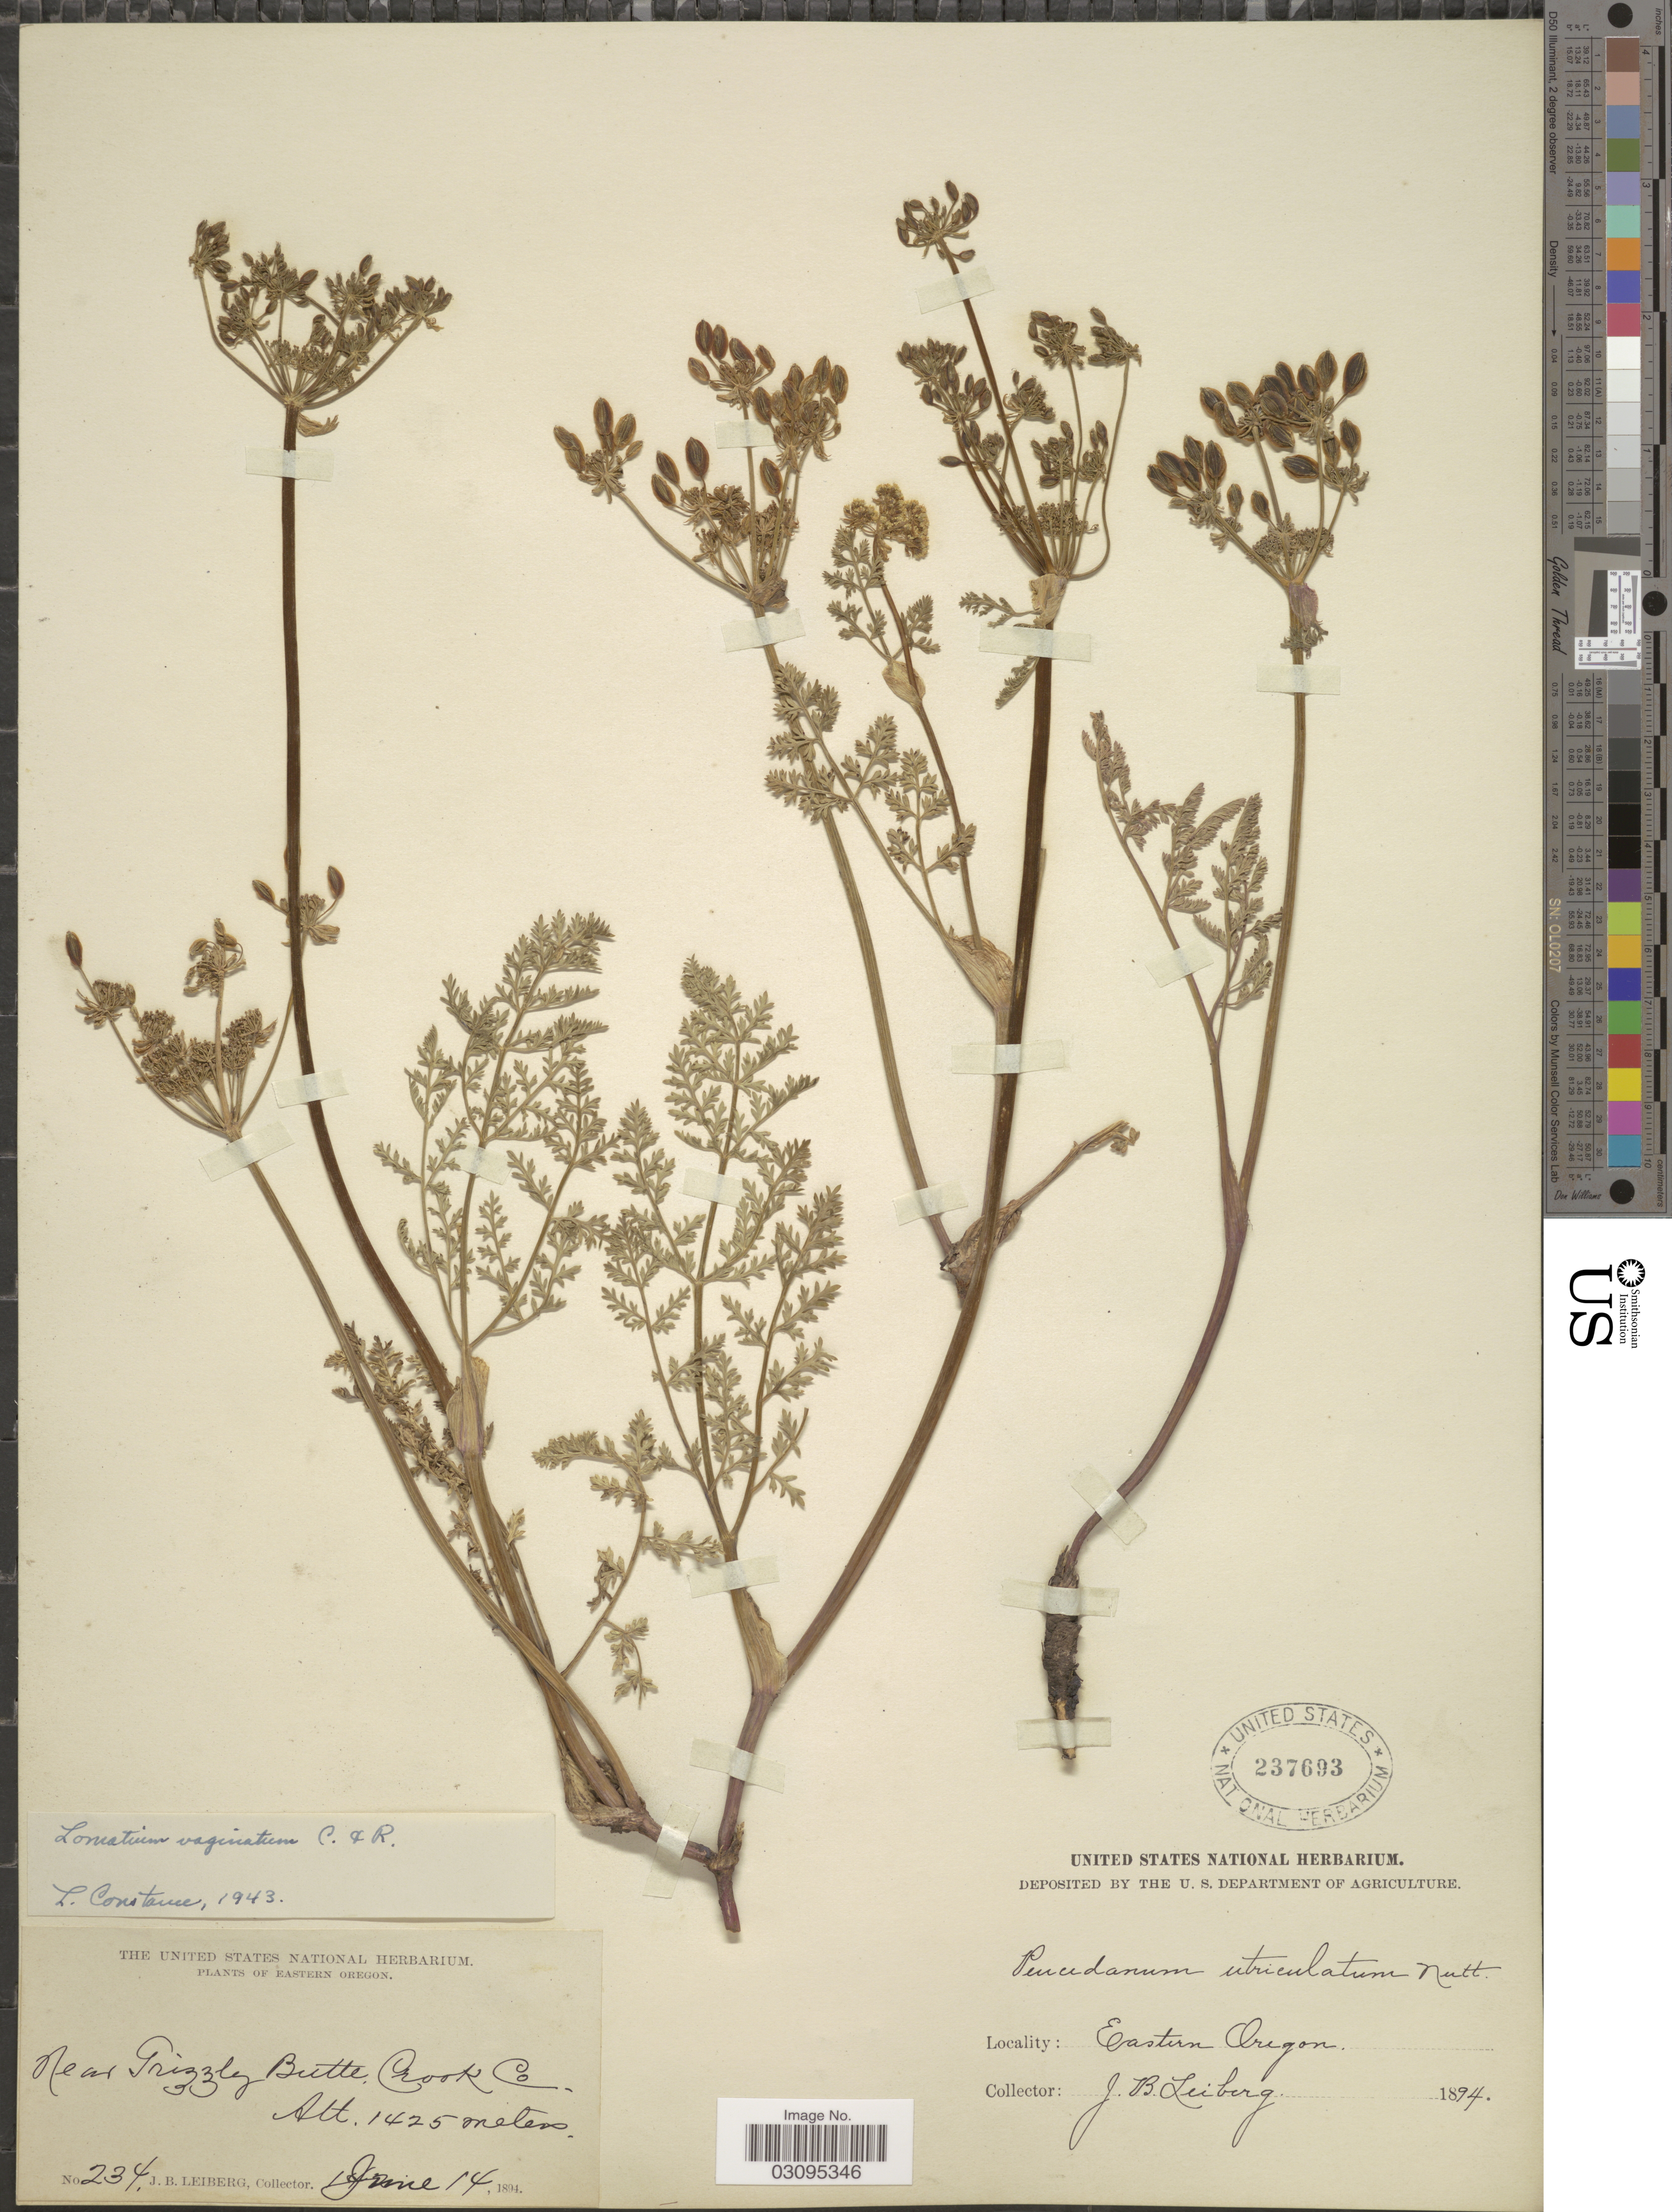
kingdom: Plantae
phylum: Tracheophyta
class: Magnoliopsida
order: Apiales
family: Apiaceae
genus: Lomatium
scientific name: Lomatium vaginatum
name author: J.M. Coult. & Rose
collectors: J. B. Leiberg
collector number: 234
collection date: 1894-06-14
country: United States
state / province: Oregon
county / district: Crook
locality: Eastern Oregon, Near Grizzly Butte, Crook Co.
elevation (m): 1425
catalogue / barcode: US 237693